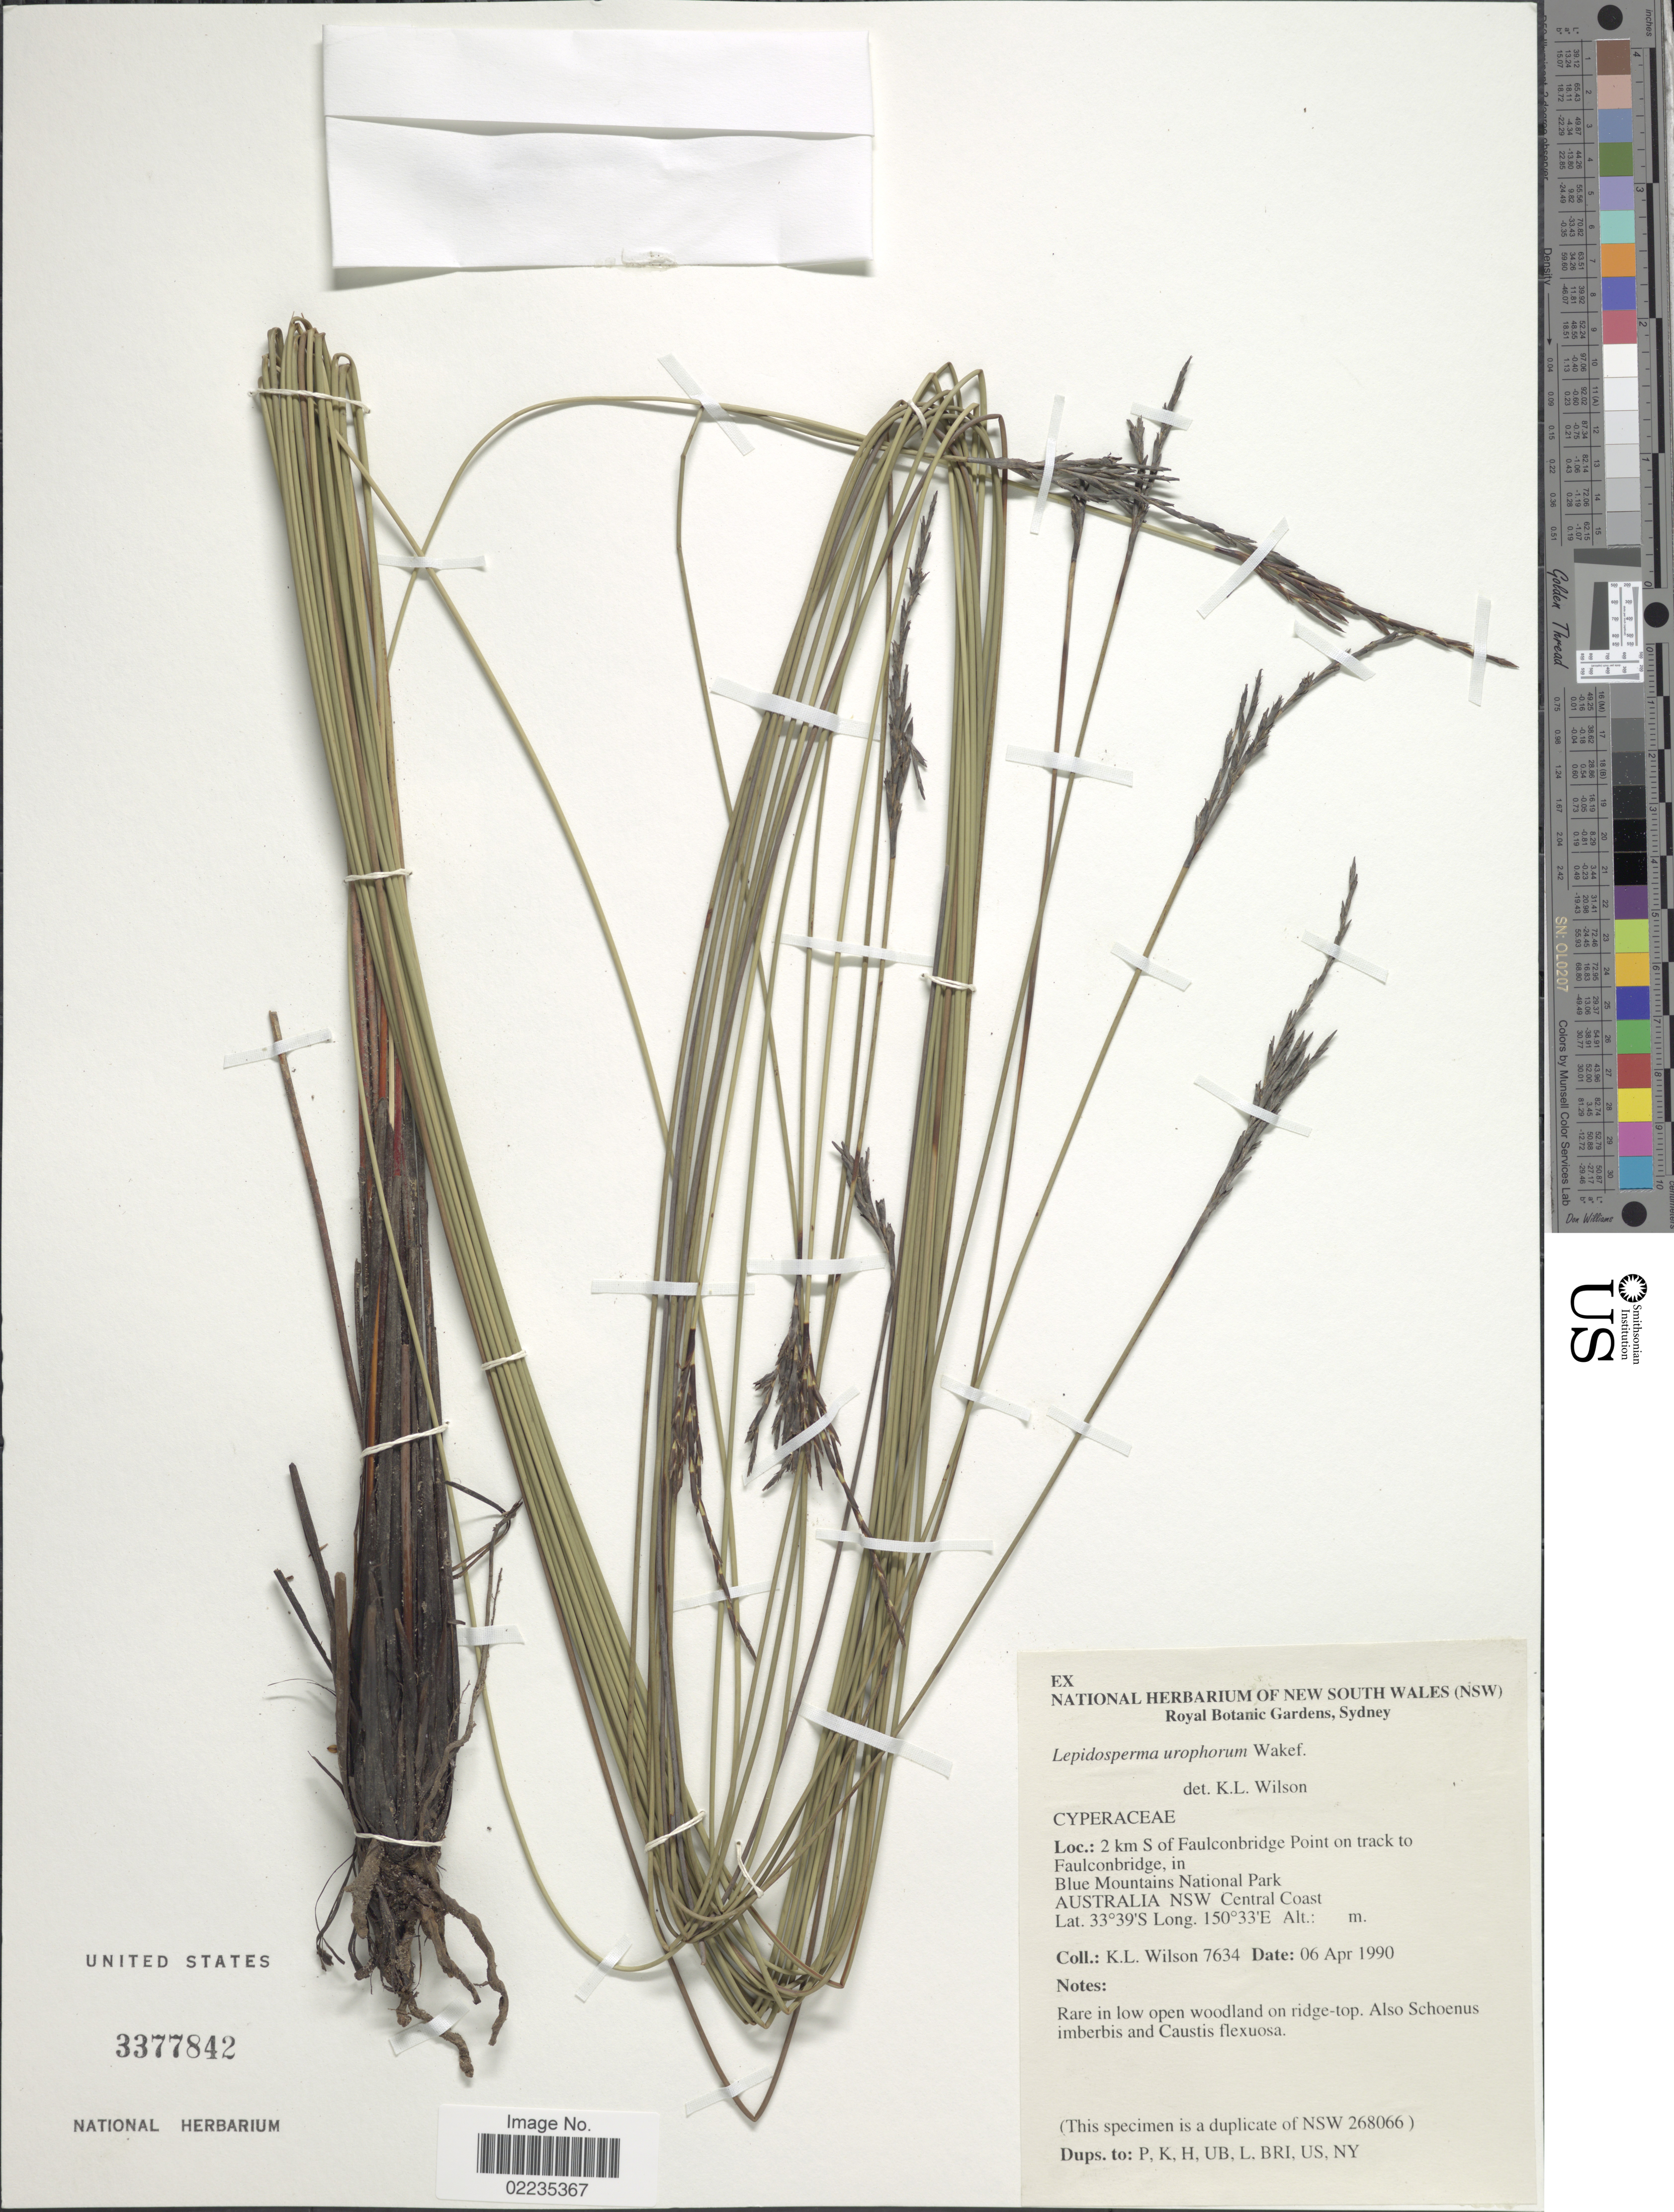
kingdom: Plantae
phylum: Tracheophyta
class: Liliopsida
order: Poales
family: Cyperaceae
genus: Lepidosperma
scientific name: Lepidosperma urophorum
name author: N.A. Wakef.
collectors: K. L. Wilson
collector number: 7634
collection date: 1990-04-06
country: Australia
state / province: New South Wales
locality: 2 km S of Faulconbridge Point on track to Faulconbridge, in Blue Mountains National Park, Australia, NSW Central Coast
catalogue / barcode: US 3377842